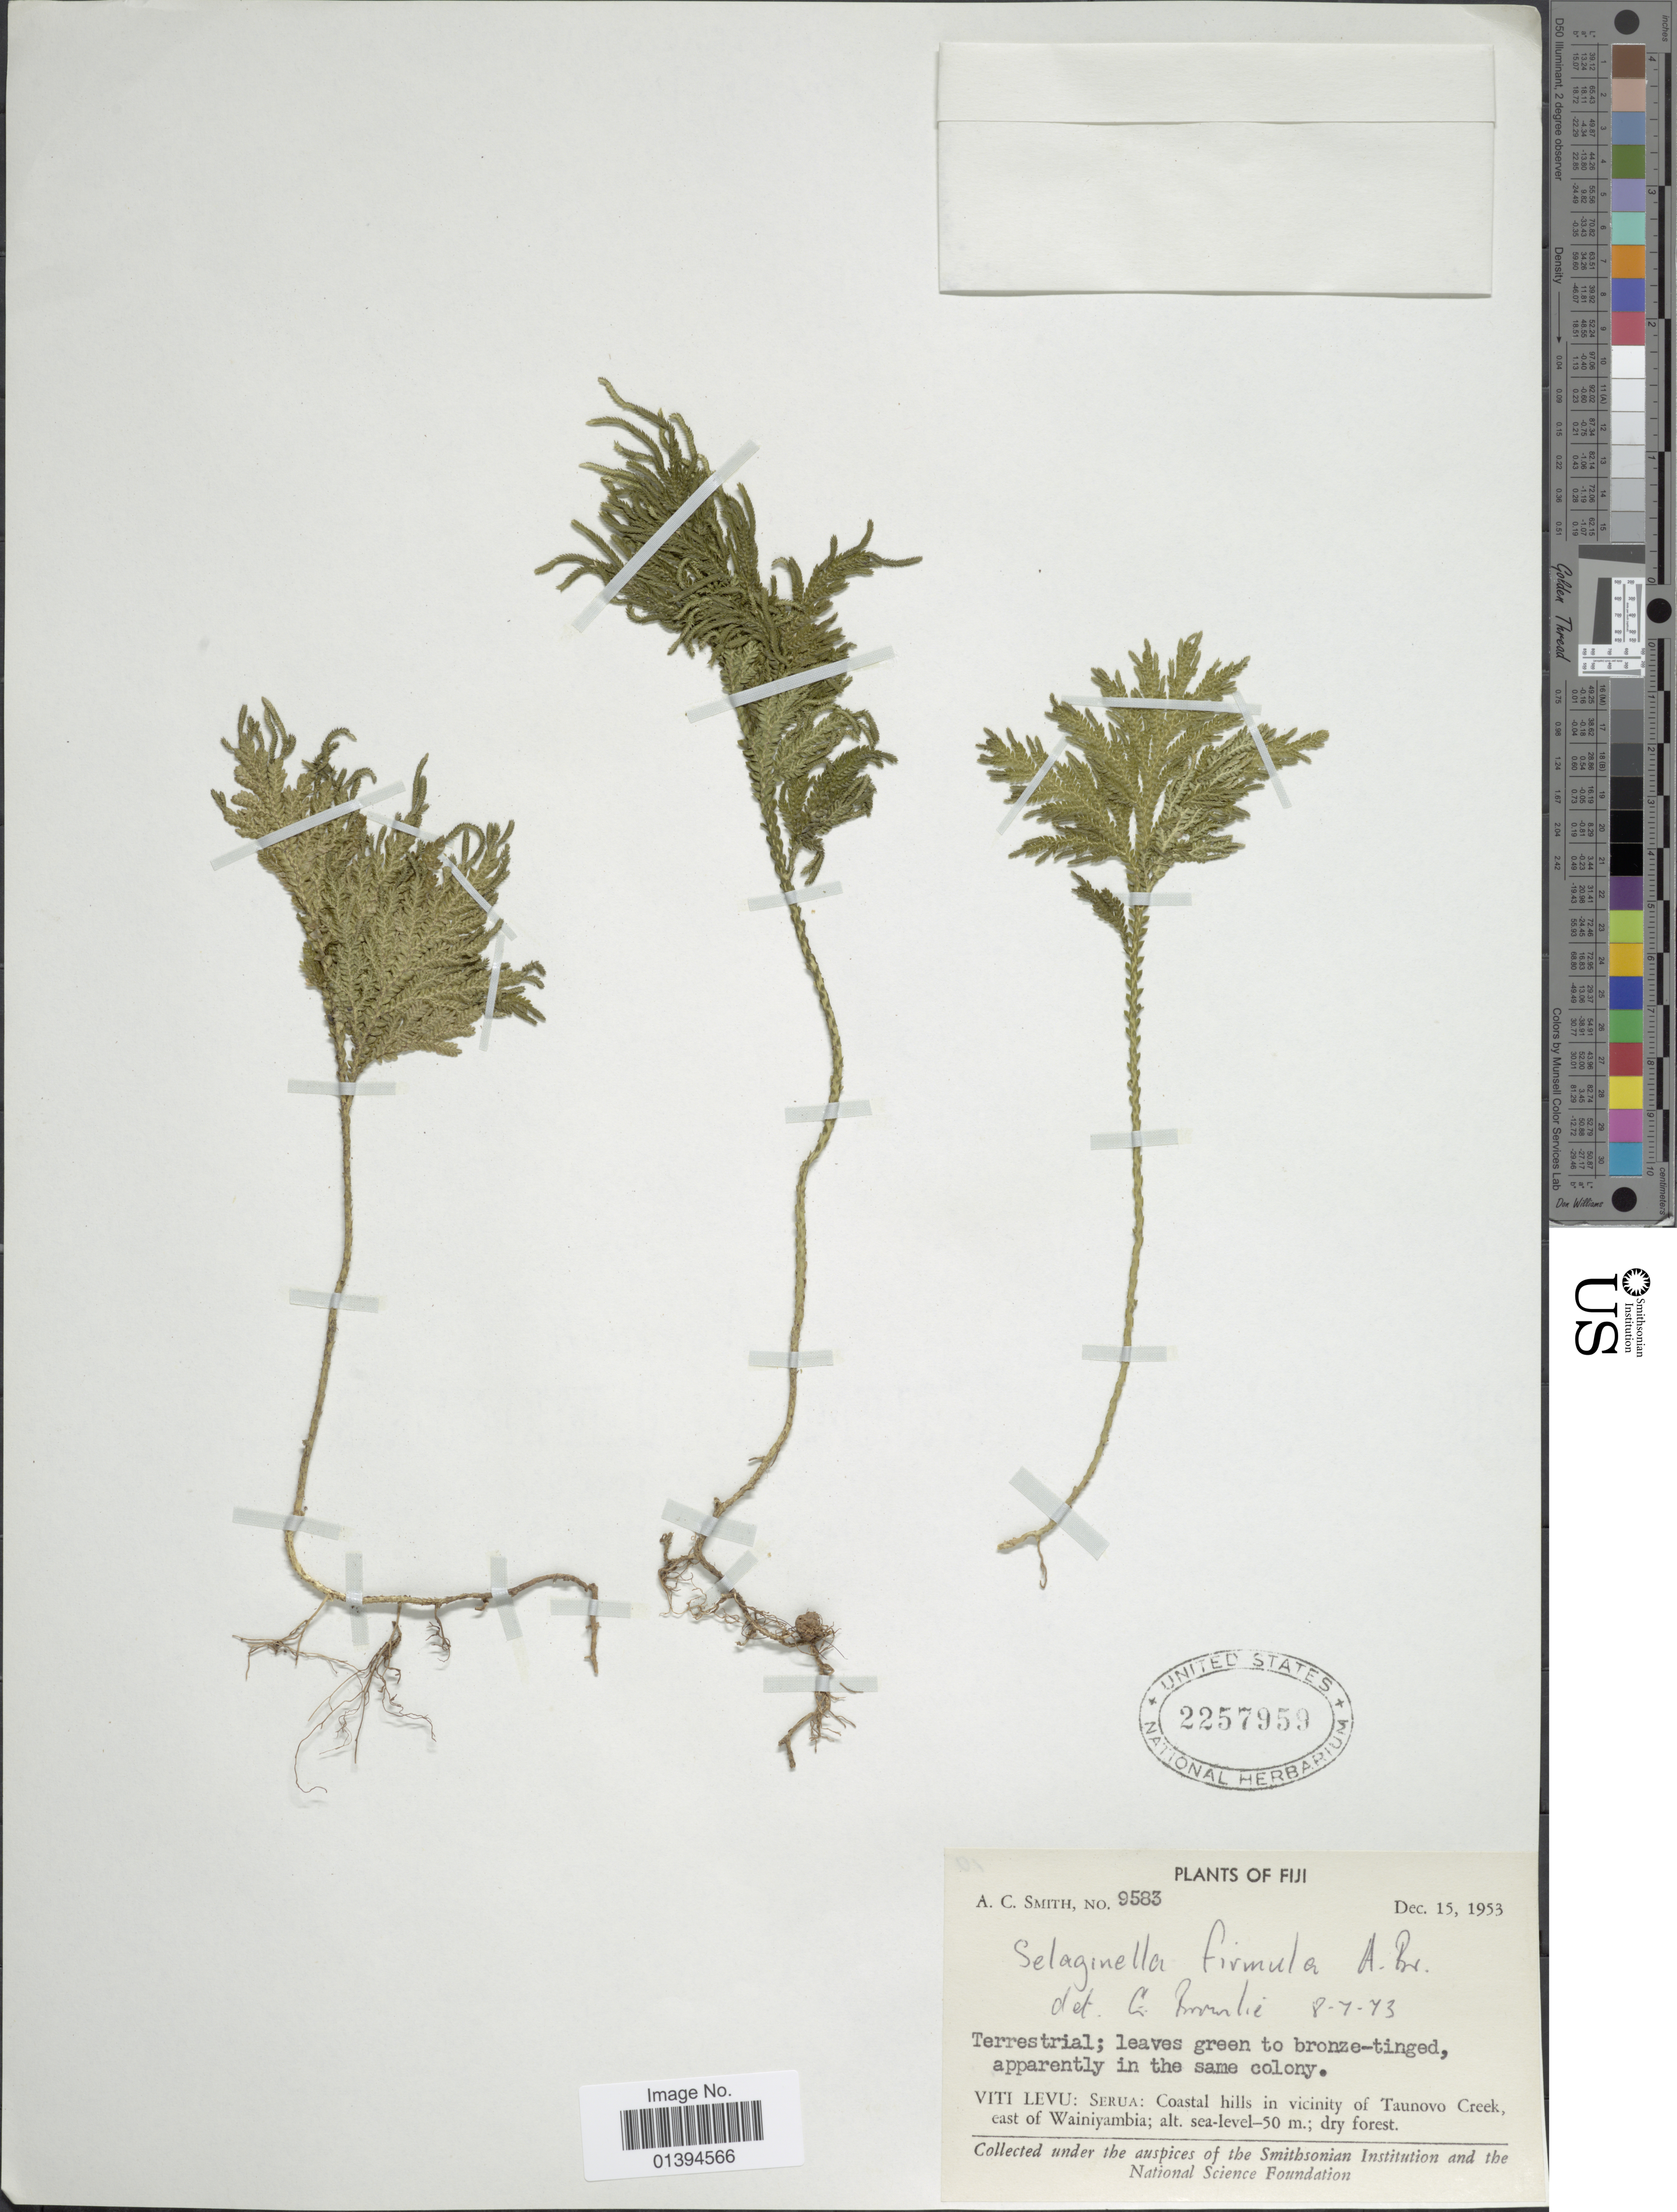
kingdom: Plantae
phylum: Tracheophyta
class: Lycopodiopsida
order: Selaginellales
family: Selaginellaceae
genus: Selaginella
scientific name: Selaginella firmula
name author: A. Br.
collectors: A. C. Smith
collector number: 9583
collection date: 1953-12-15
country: Fiji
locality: Viti Levu: Serua: coastal hills in vicinity of Taunovo Creek, east of Wainitambia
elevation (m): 50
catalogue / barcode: US 2257959